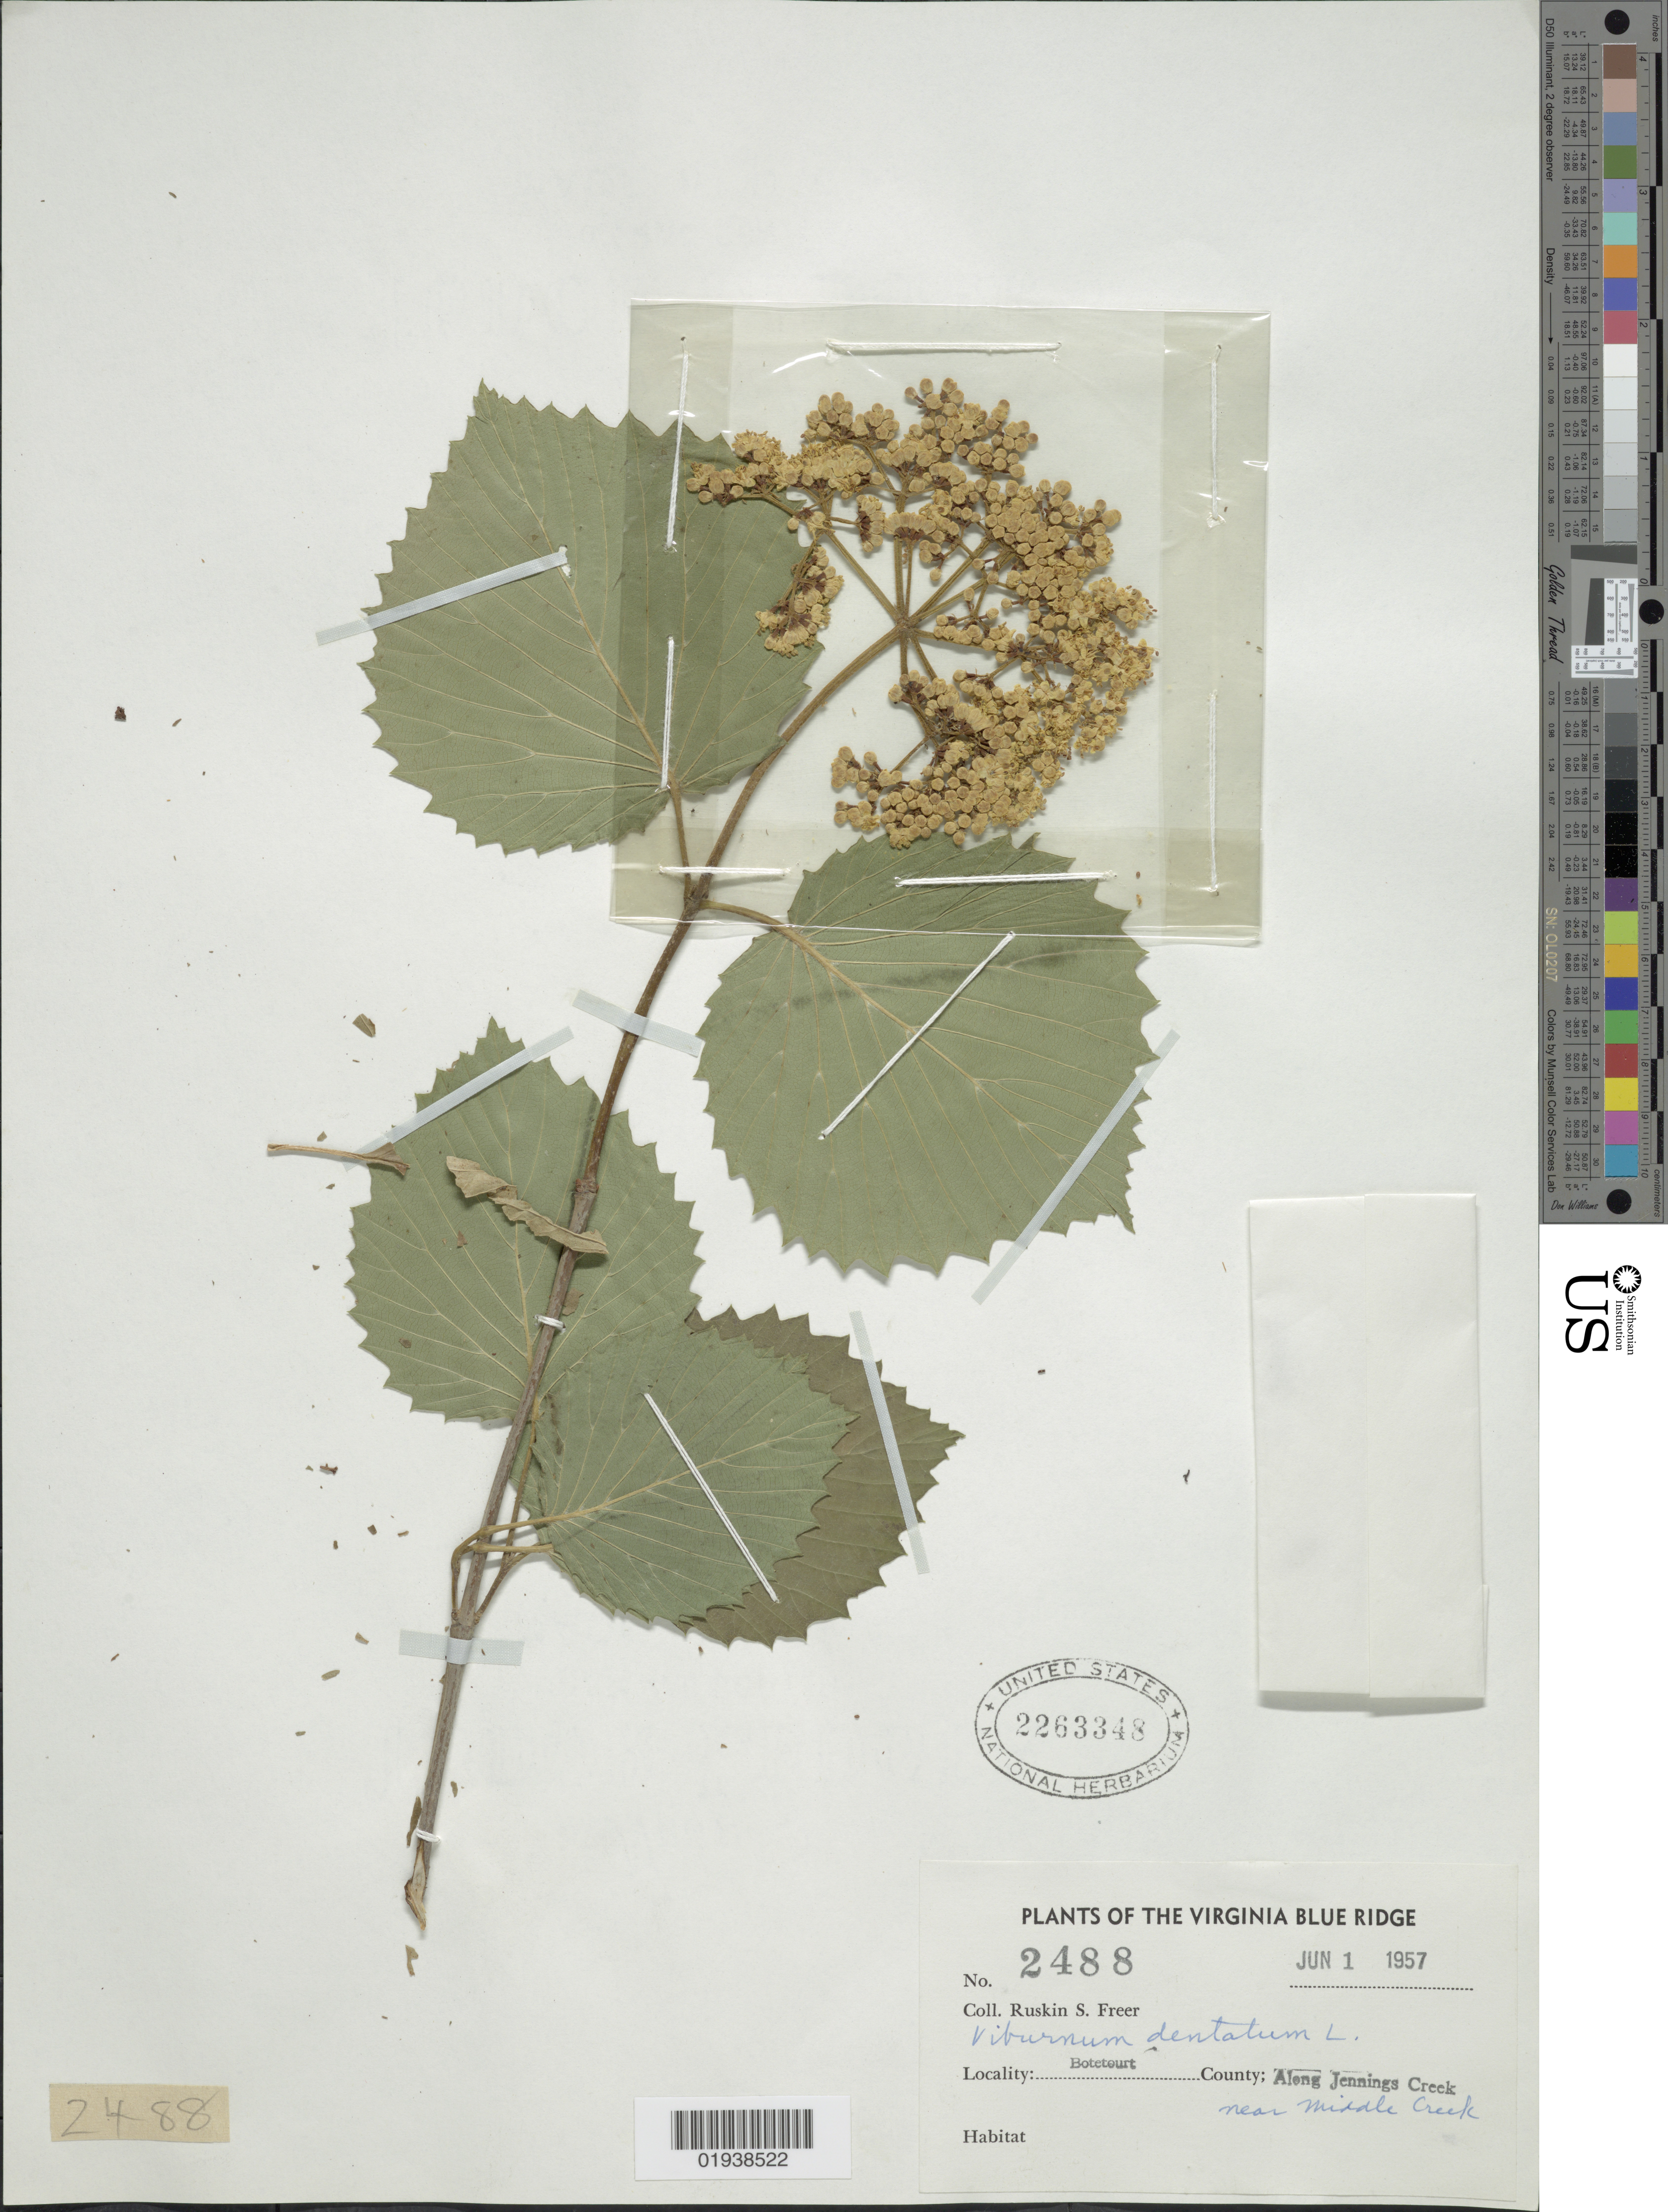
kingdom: Plantae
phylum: Tracheophyta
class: Magnoliopsida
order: Dipsacales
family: Viburnaceae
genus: Viburnum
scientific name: Viburnum dentatum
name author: L.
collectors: R. Freer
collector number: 2488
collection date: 1957-06-01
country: United States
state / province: Virginia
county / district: Botetourt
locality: The Virginia Blue Ridge, Botetourt County; Along Jennings Creek, near Middle Creek.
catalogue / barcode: US 2263348